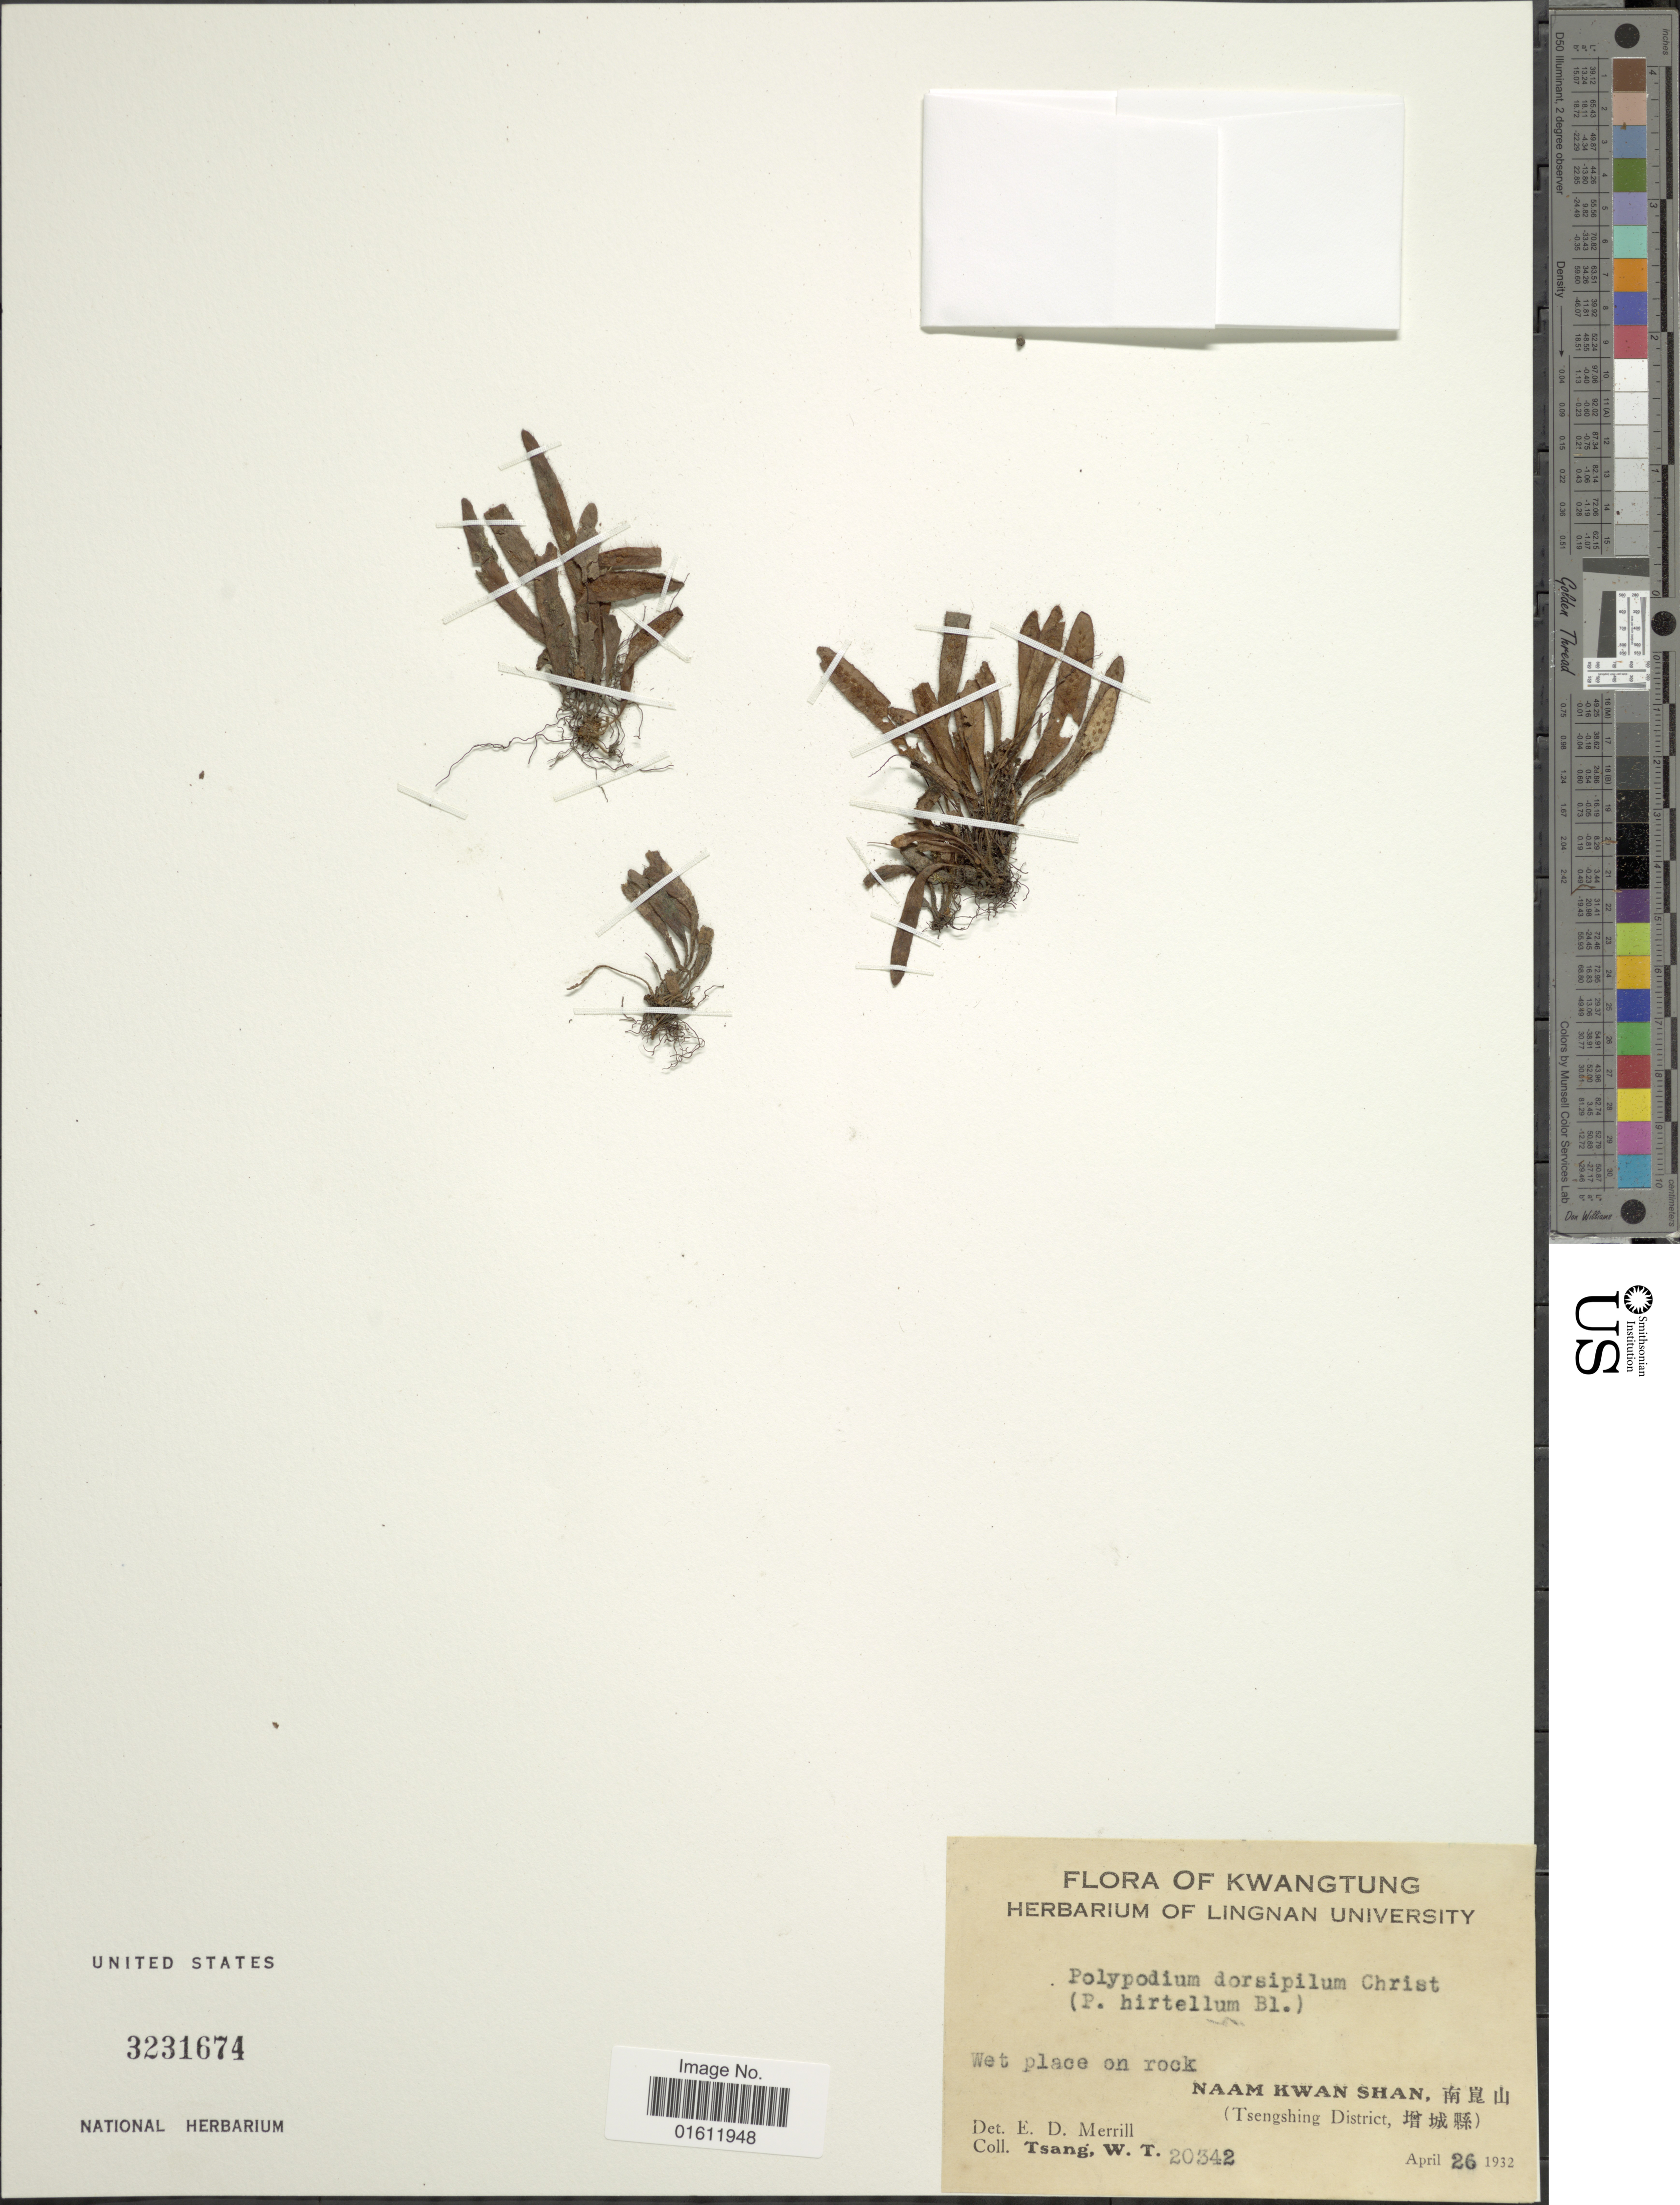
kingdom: Plantae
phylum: Tracheophyta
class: Polypodiopsida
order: Polypodiales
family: Polypodiaceae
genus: Radiogrammitis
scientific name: Radiogrammitis hirtella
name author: (Blume) Parris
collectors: W. T. Tsang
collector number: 20342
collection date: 1932-04-26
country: China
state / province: Guangdong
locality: Kwatung,Naam Kwan Shan, (Tsengshing District,)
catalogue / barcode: US 3231674